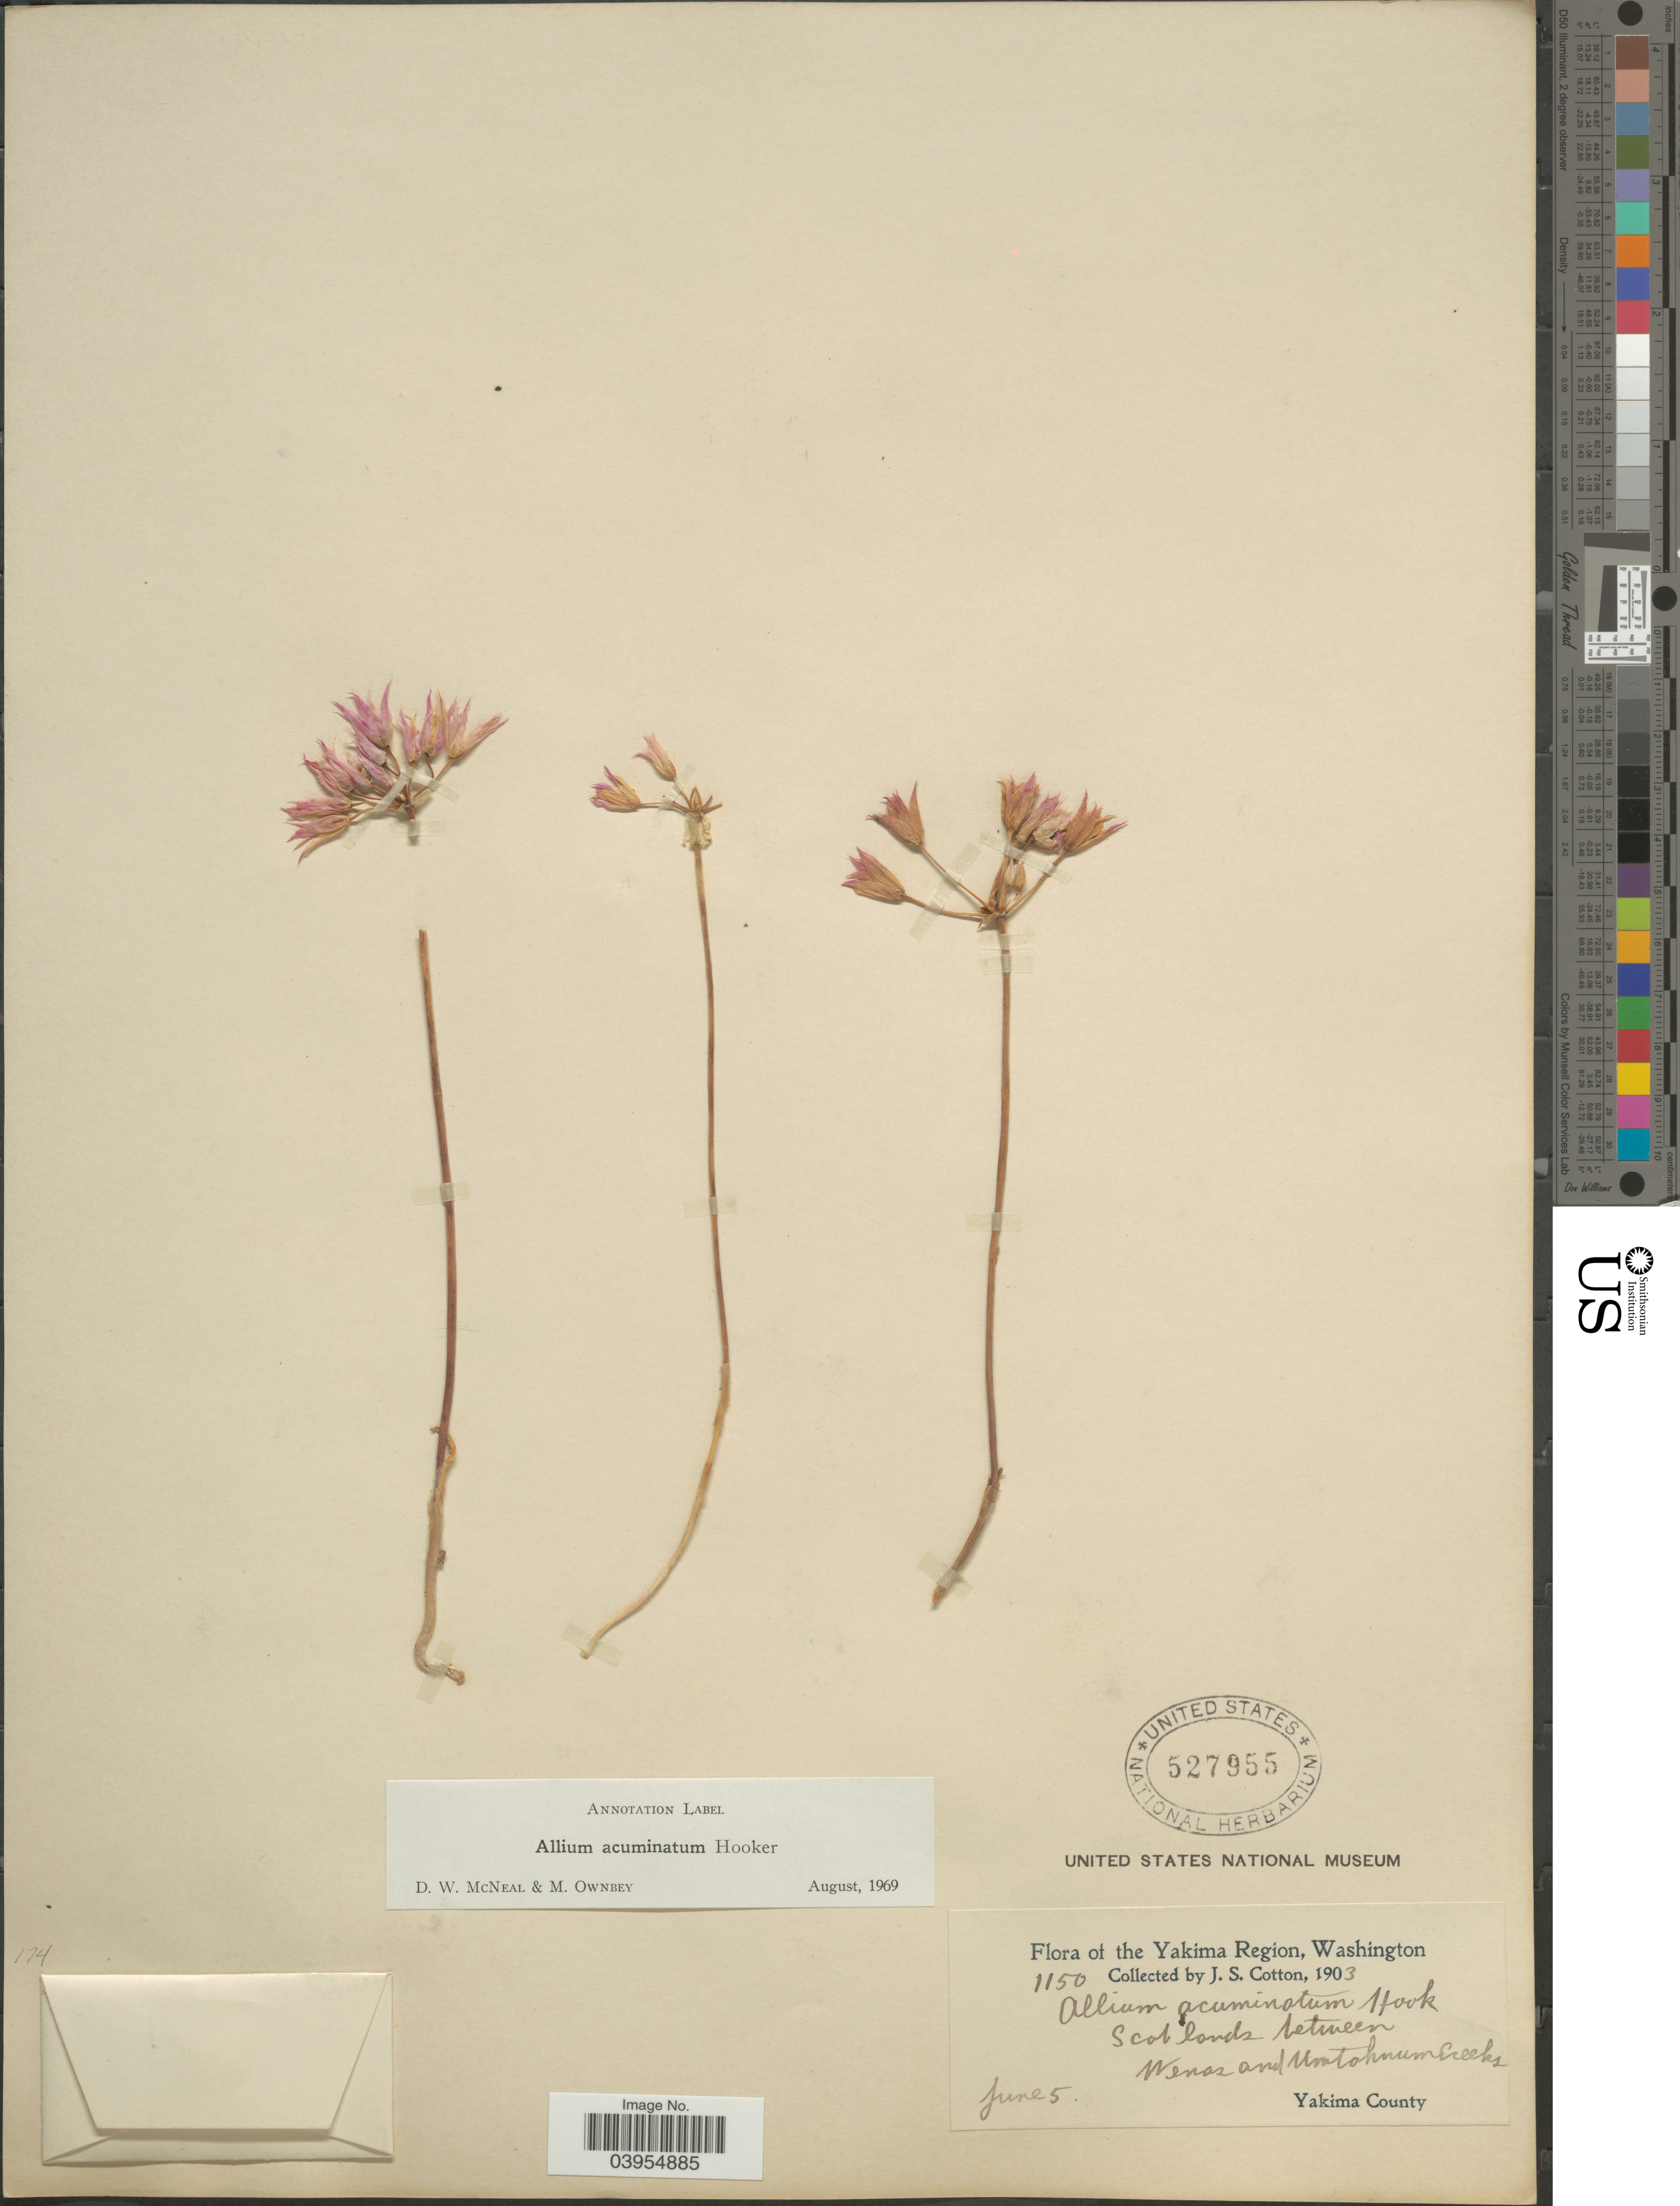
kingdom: Plantae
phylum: Tracheophyta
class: Liliopsida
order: Asparagales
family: Amaryllidaceae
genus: Allium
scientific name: Allium acuminatum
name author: Hook.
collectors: J. S. Cotton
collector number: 1150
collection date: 1903-06-05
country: United States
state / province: Washington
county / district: Yakima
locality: Yakima Region. Scotlands between Wenas and Umtanum Creeks. Yakima County.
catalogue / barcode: US 527955